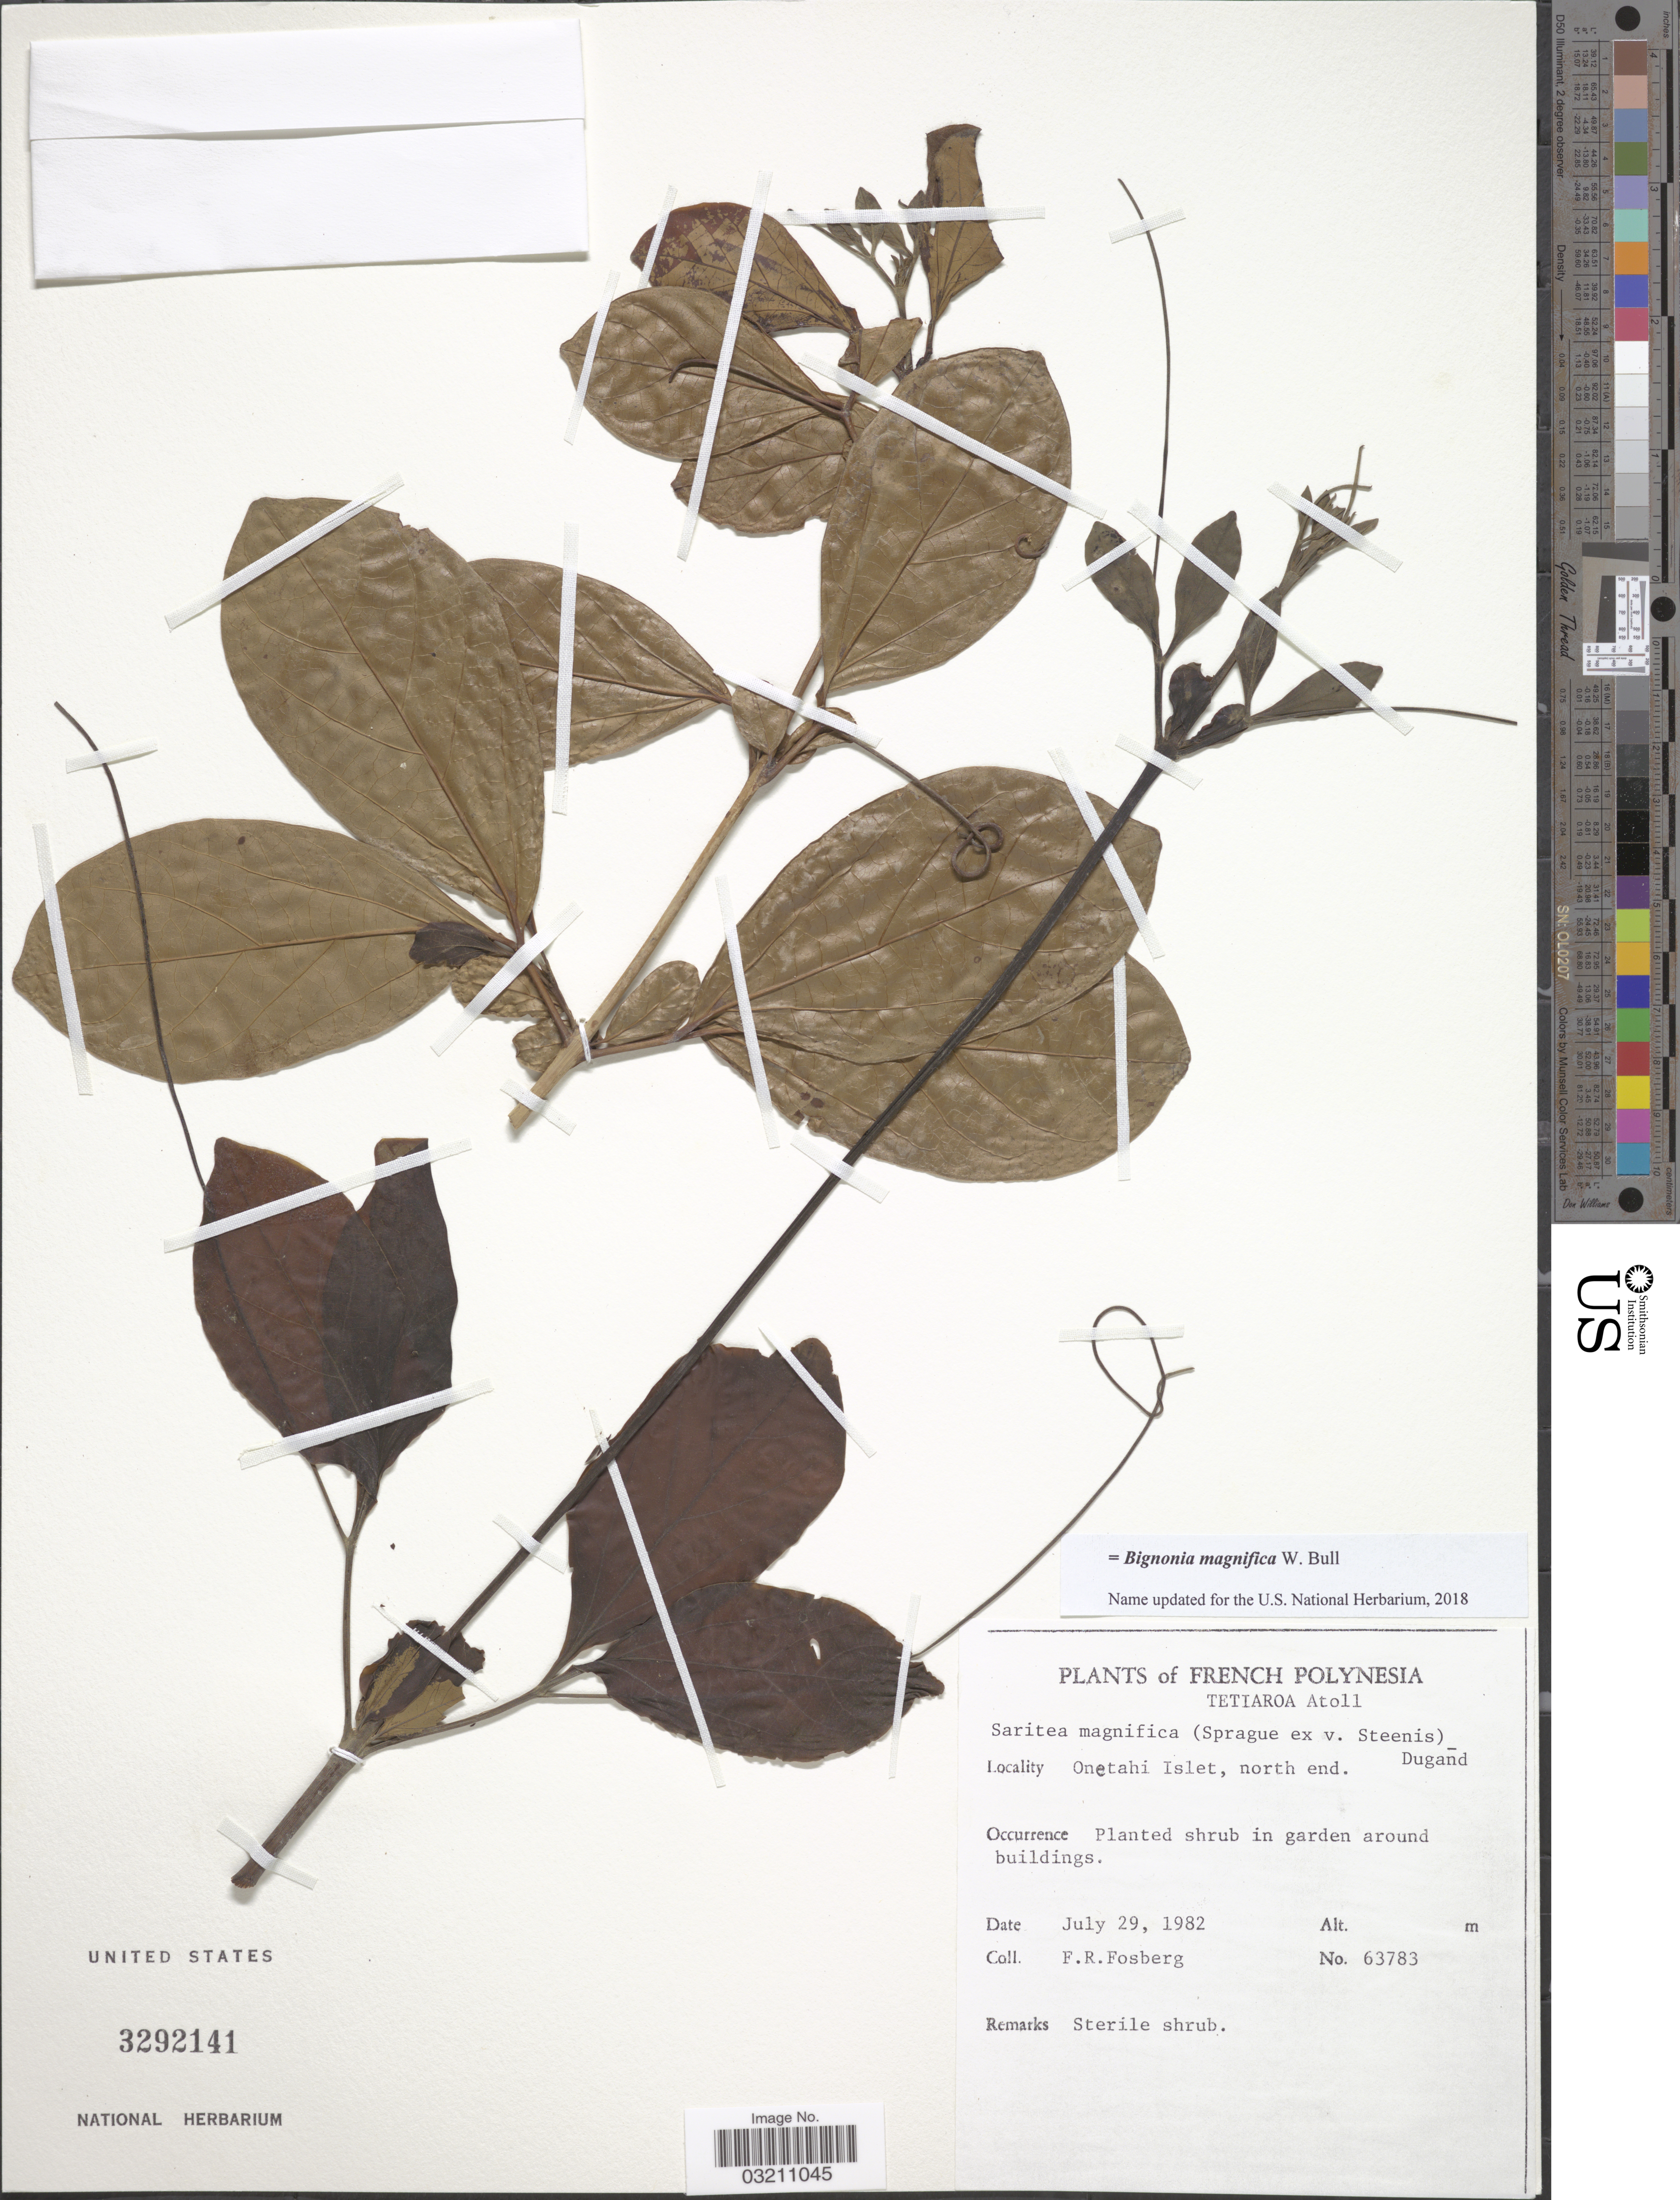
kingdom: Plantae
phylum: Tracheophyta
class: Magnoliopsida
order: Lamiales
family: Bignoniaceae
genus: Bignonia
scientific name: Bignonia magnifica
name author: W. Bull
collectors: F. R. Fosberg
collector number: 63783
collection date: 1982-07-29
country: French Polynesia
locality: Tetiaroa Atoll. Onetahi Islet, north end.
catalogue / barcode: US 3292141